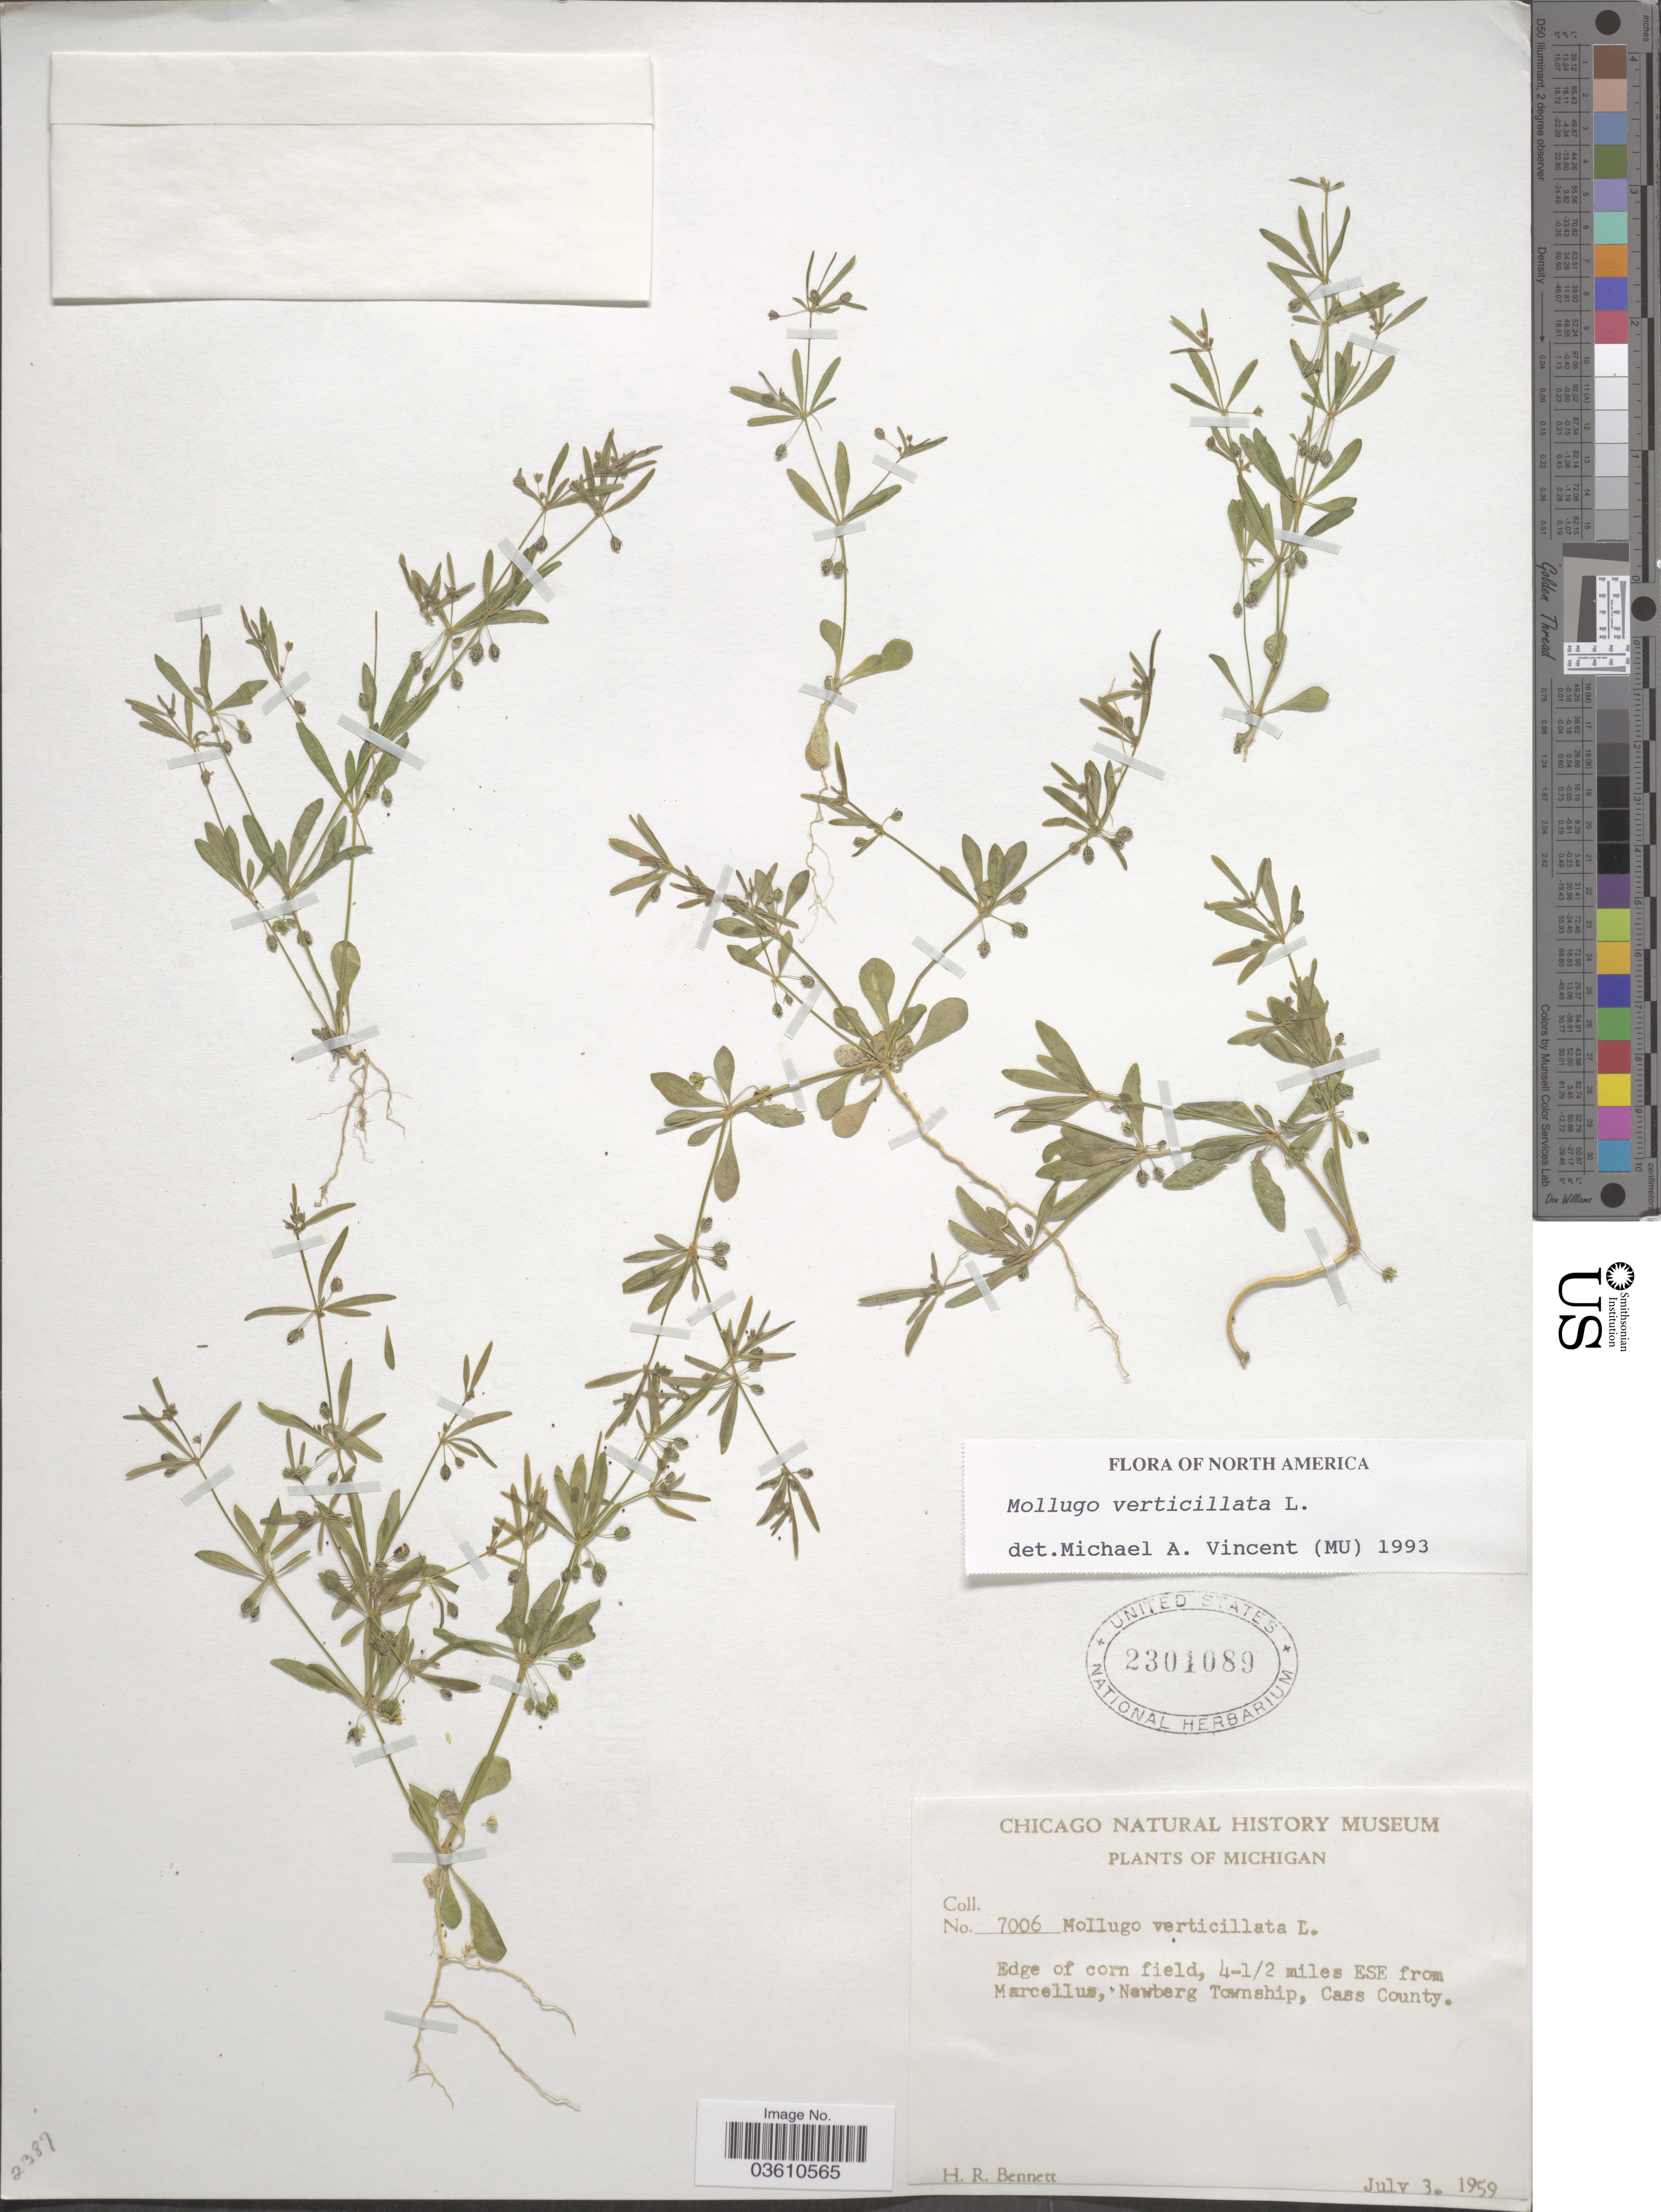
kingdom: Plantae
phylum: Tracheophyta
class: Magnoliopsida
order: Caryophyllales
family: Molluginaceae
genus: Mollugo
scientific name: Mollugo verticillata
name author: L.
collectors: H. R. Bennett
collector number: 7006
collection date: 1959-07-03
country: United States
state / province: Michigan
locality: Edge of corn field, 4-½ miles ESE from Marcellus, Newberg Township, Cass County,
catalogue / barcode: US 2301089